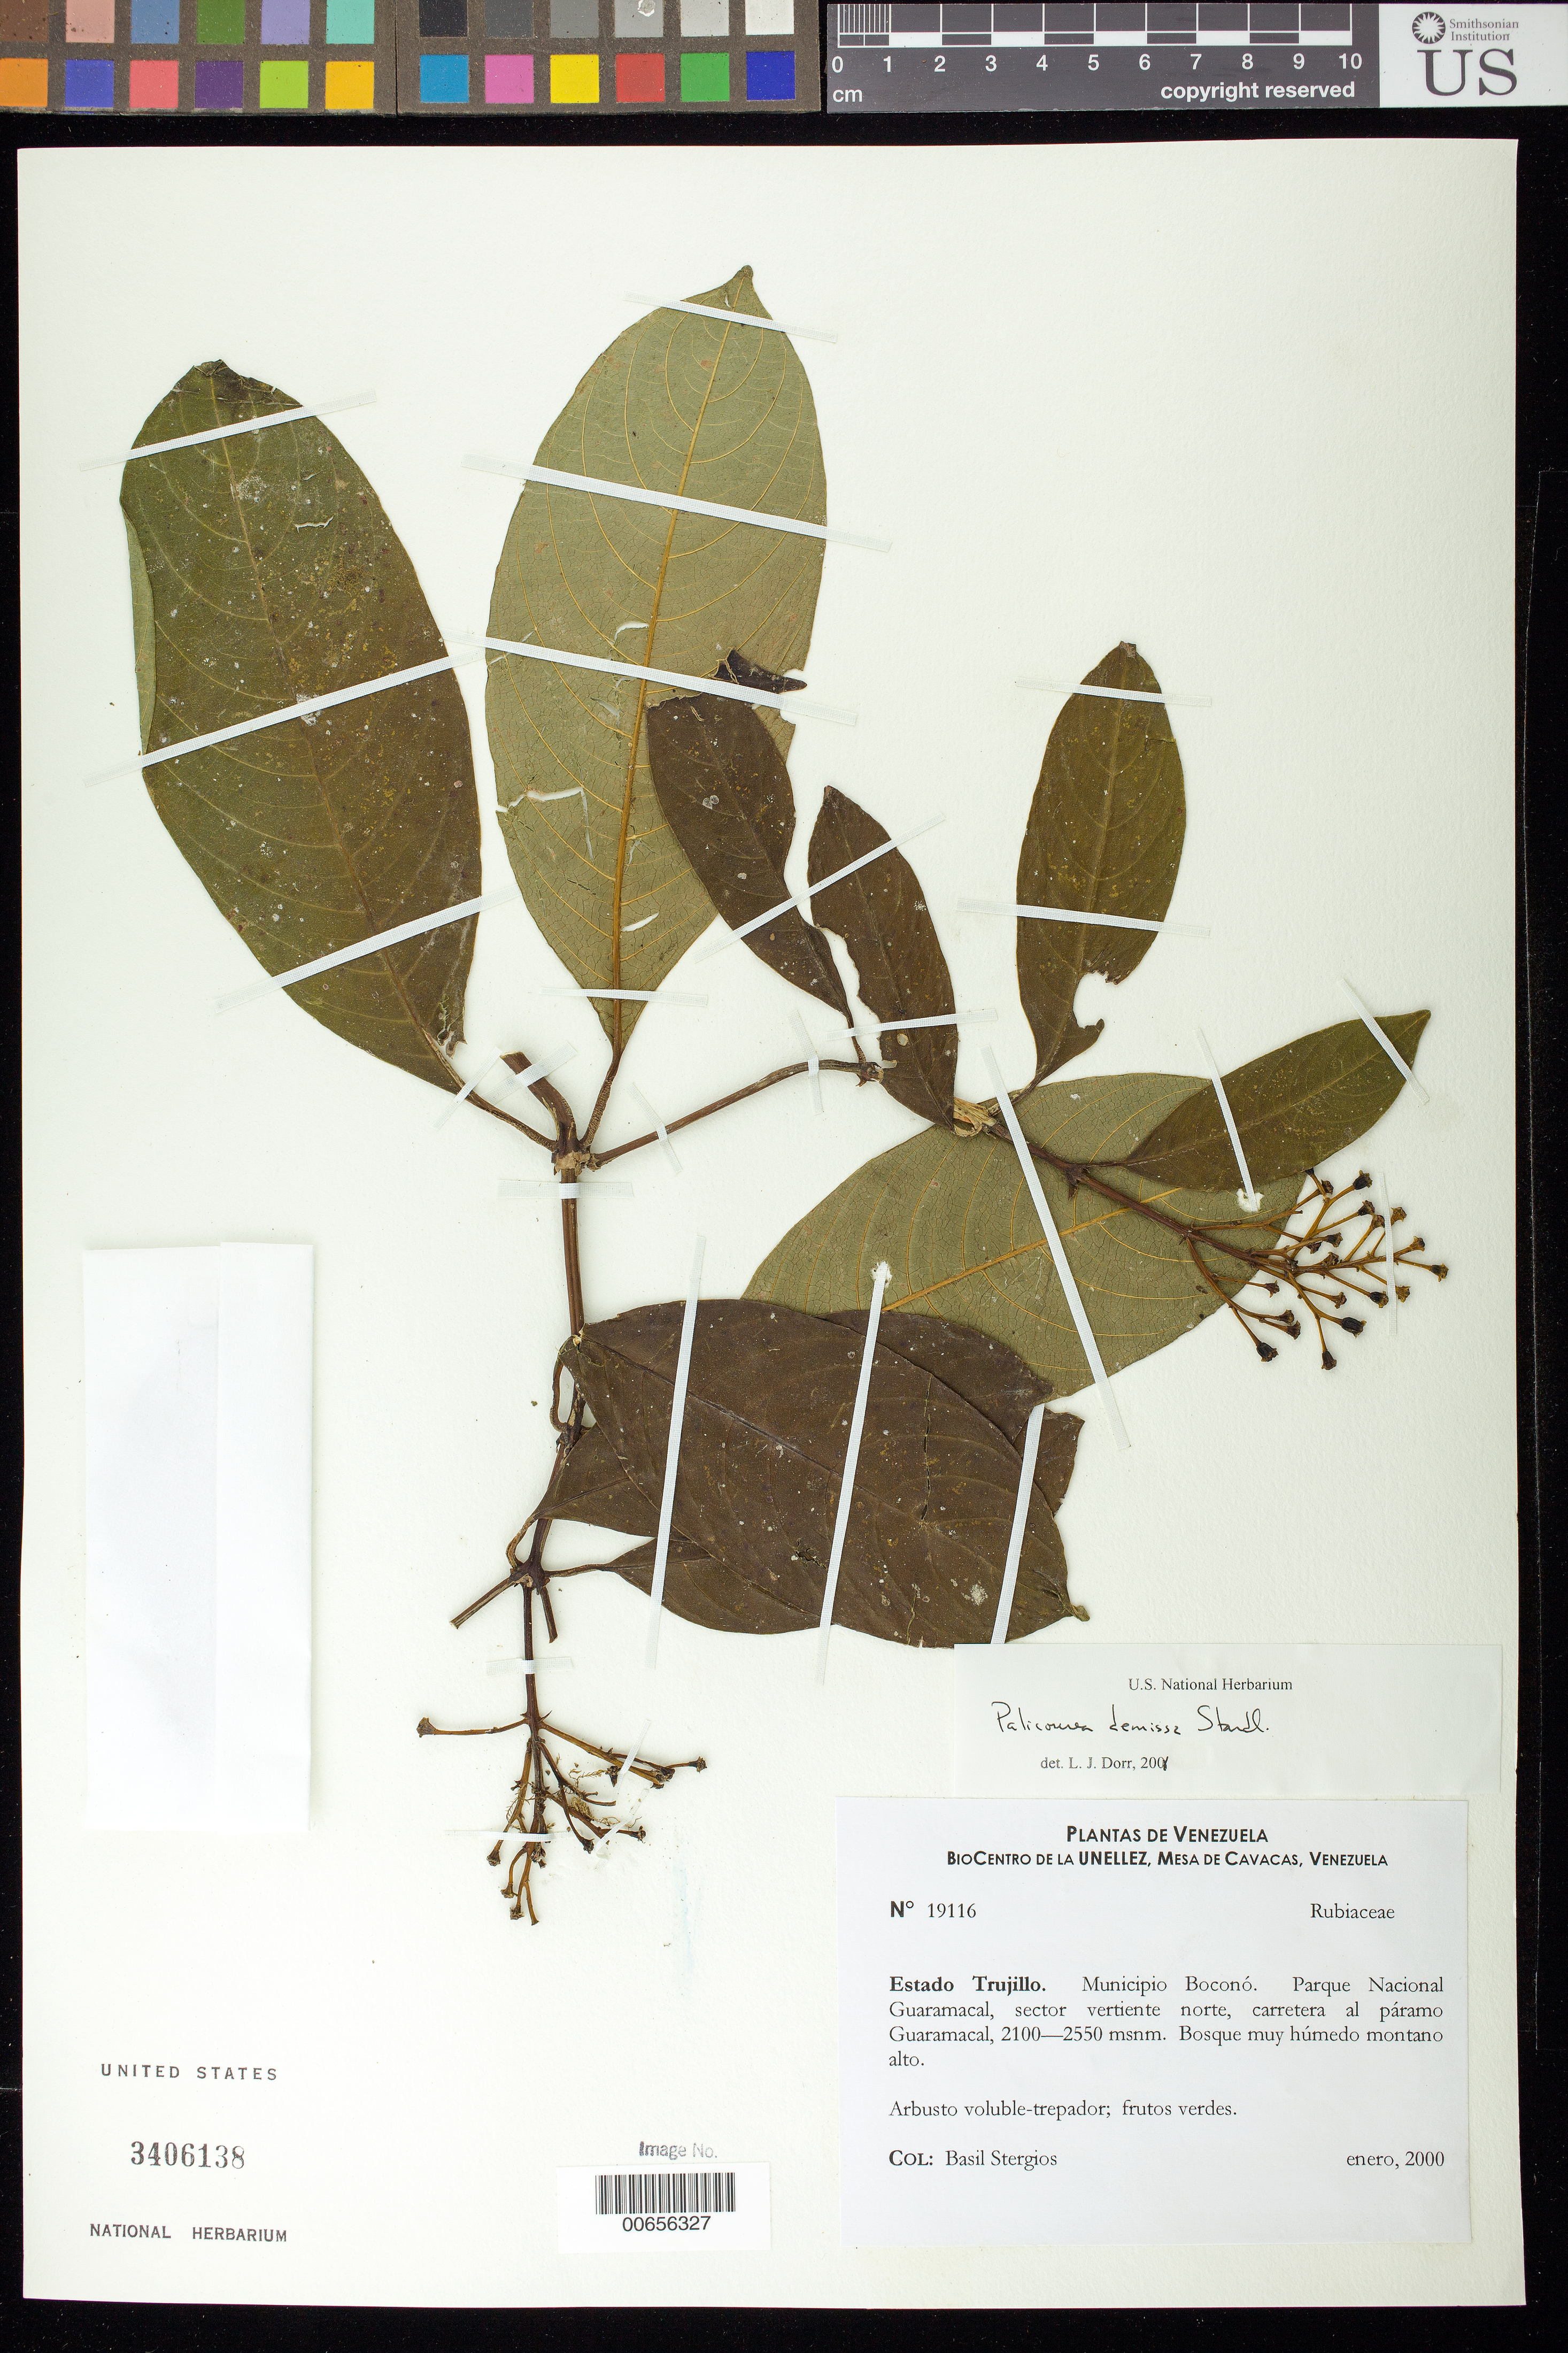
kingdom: Plantae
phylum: Tracheophyta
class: Magnoliopsida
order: Gentianales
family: Rubiaceae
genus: Palicourea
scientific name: Palicourea demissa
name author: Standl.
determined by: Dorr, L. J., (BOT), Smithsonian Institution - National Museum of Natural History (UNITED STATES)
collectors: B. G. Stergios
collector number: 19116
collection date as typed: Jan 2000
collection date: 2000-01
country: Venezuela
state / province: Trujillo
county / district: Boconó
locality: Parque Nacional Guaramacal, vertiente N, carretera al páramo Guaramacal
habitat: Bosque muy húmedo montano alto.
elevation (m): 2100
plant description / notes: MO, NY, PORT, US, VEN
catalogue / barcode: US 3406138